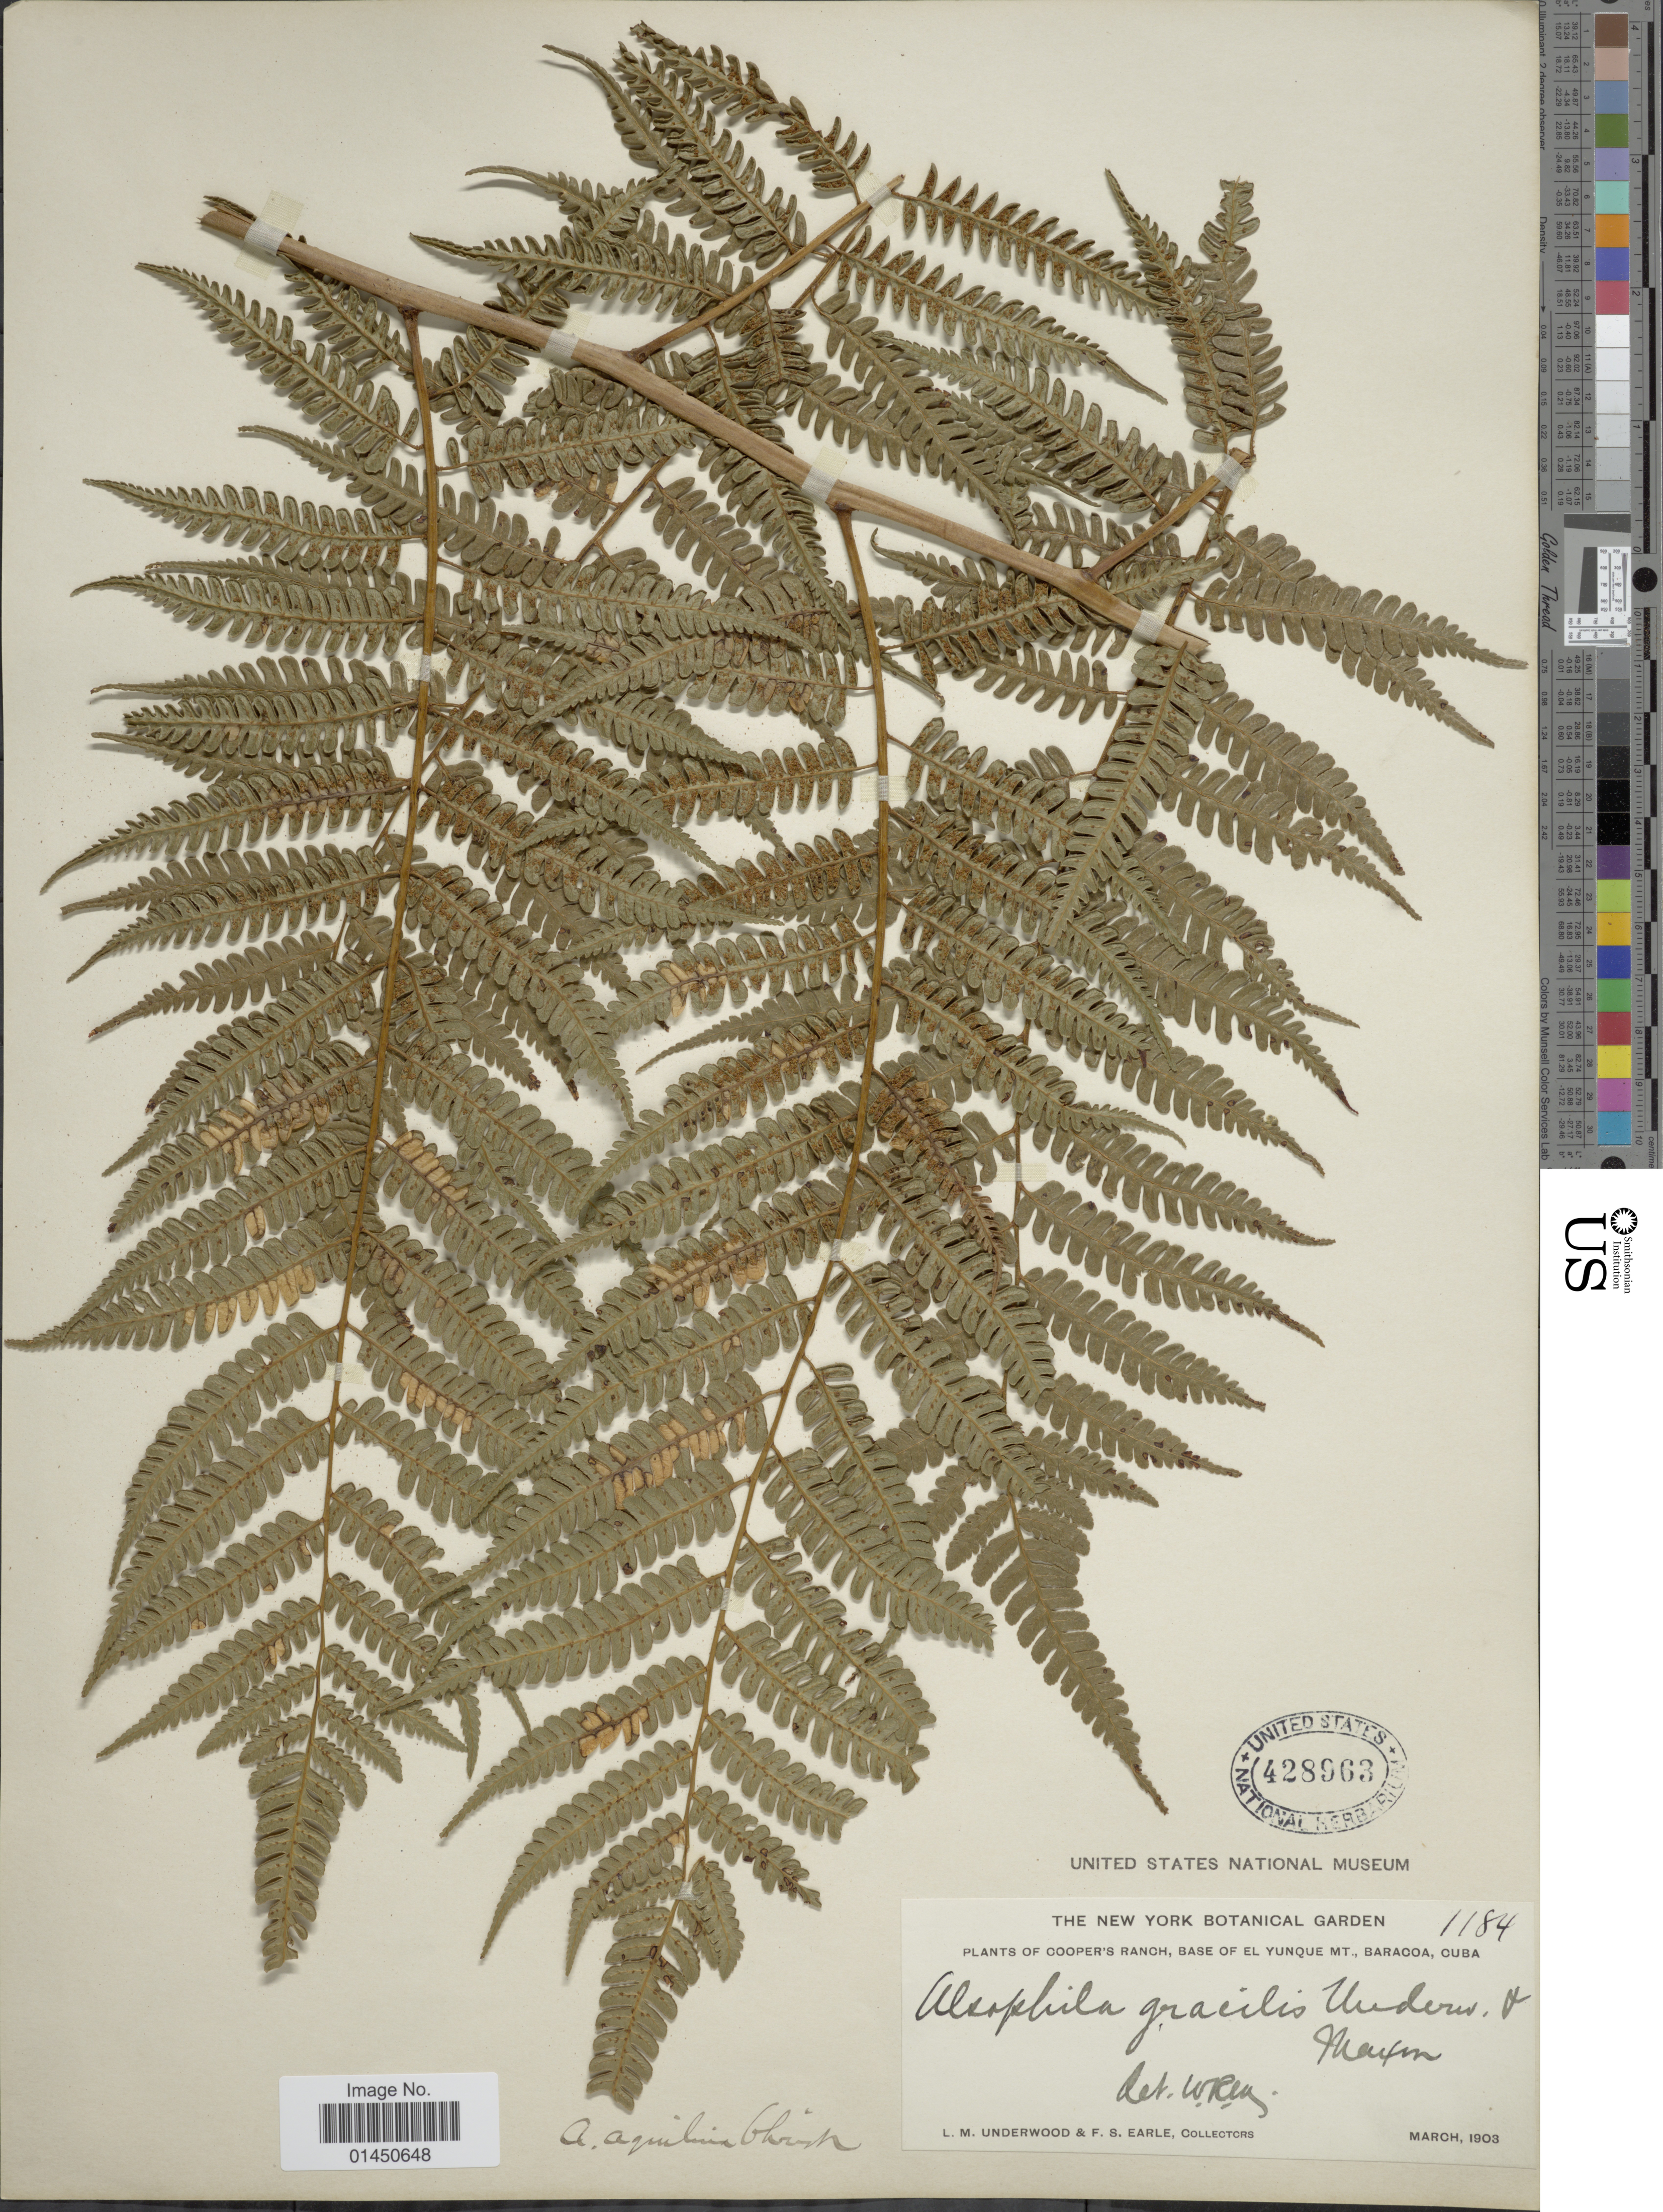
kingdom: Plantae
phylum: Tracheophyta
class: Polypodiopsida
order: Cyatheales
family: Cyatheaceae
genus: Cyathea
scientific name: Cyathea parvula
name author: (Jenman) Domin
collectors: L. M. Underwood & F. S. Earle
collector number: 1184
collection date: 1903-03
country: Cuba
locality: Cooper's Ranch, base of El Yunque Mt., Baracoa.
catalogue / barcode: US 428963